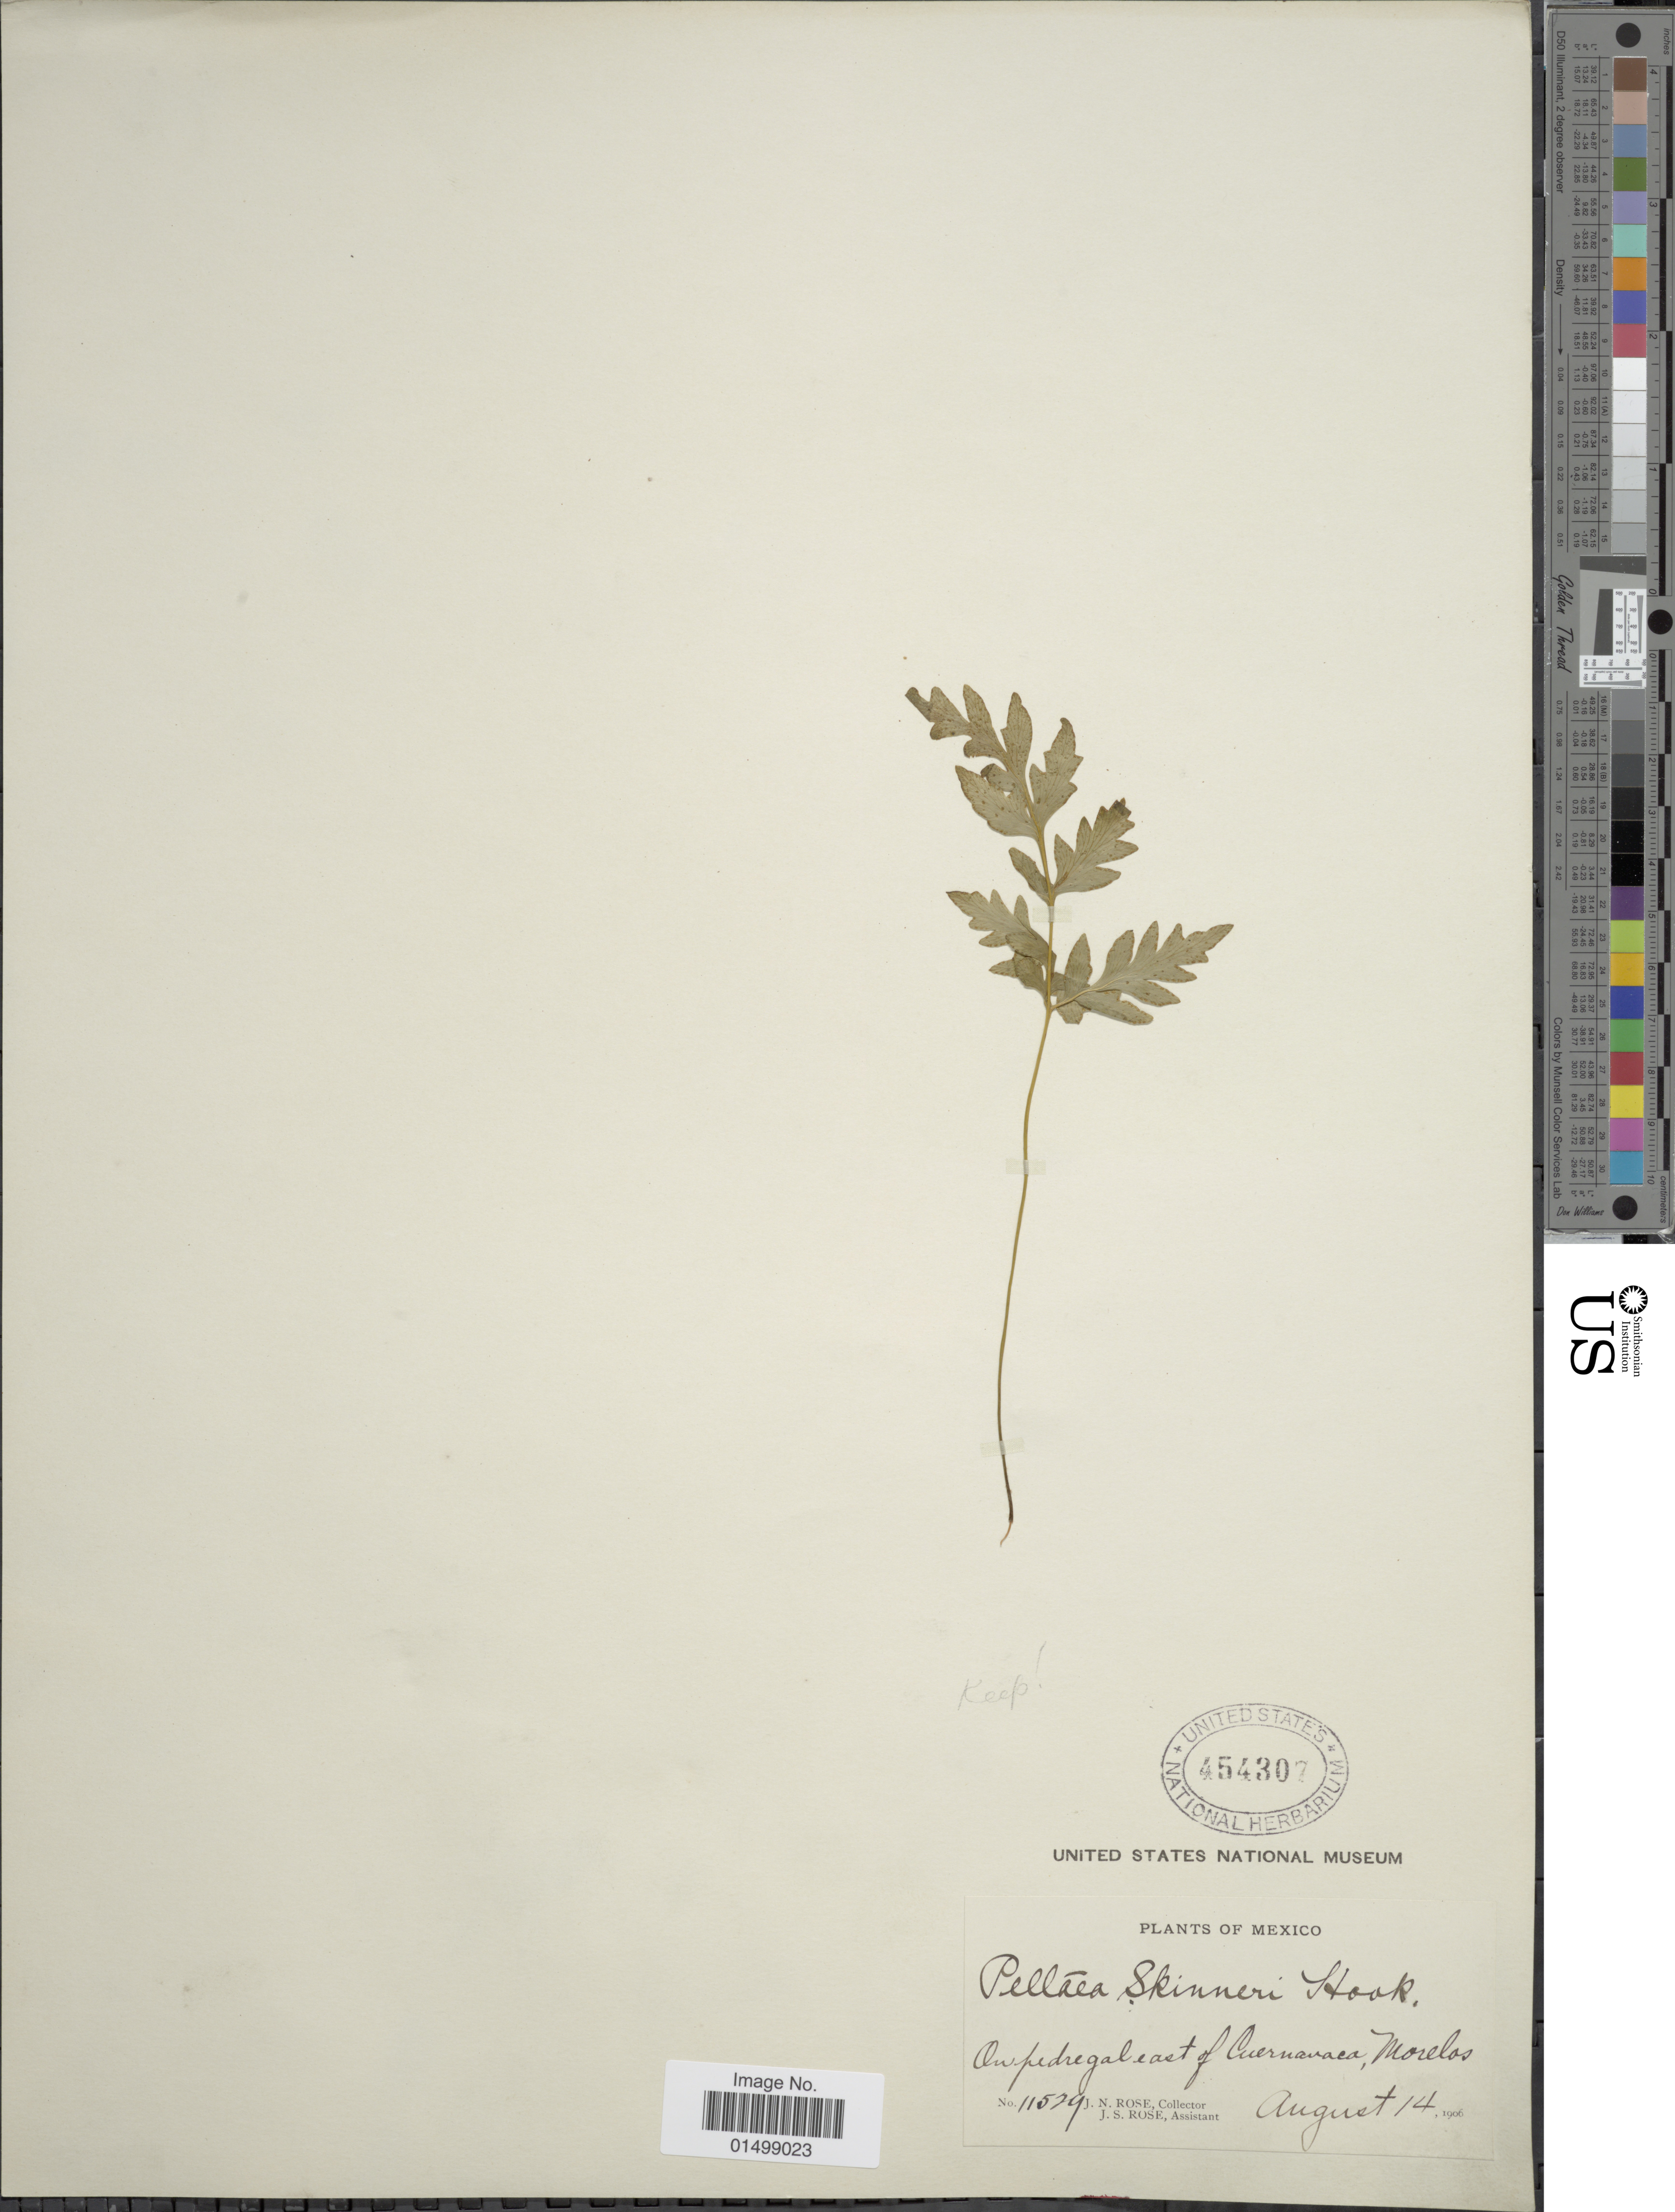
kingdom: Plantae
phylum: Tracheophyta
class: Polypodiopsida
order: Polypodiales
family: Pteridaceae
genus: Cheilanthes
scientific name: Cheilanthes skinneri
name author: (Hook.) T. Moore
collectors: J. N. Rose & J. S. Rose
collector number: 11579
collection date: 1906-08-14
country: Mexico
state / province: Morelos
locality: On pedregal east of Cuernavaca, Morelos.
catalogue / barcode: US 454307